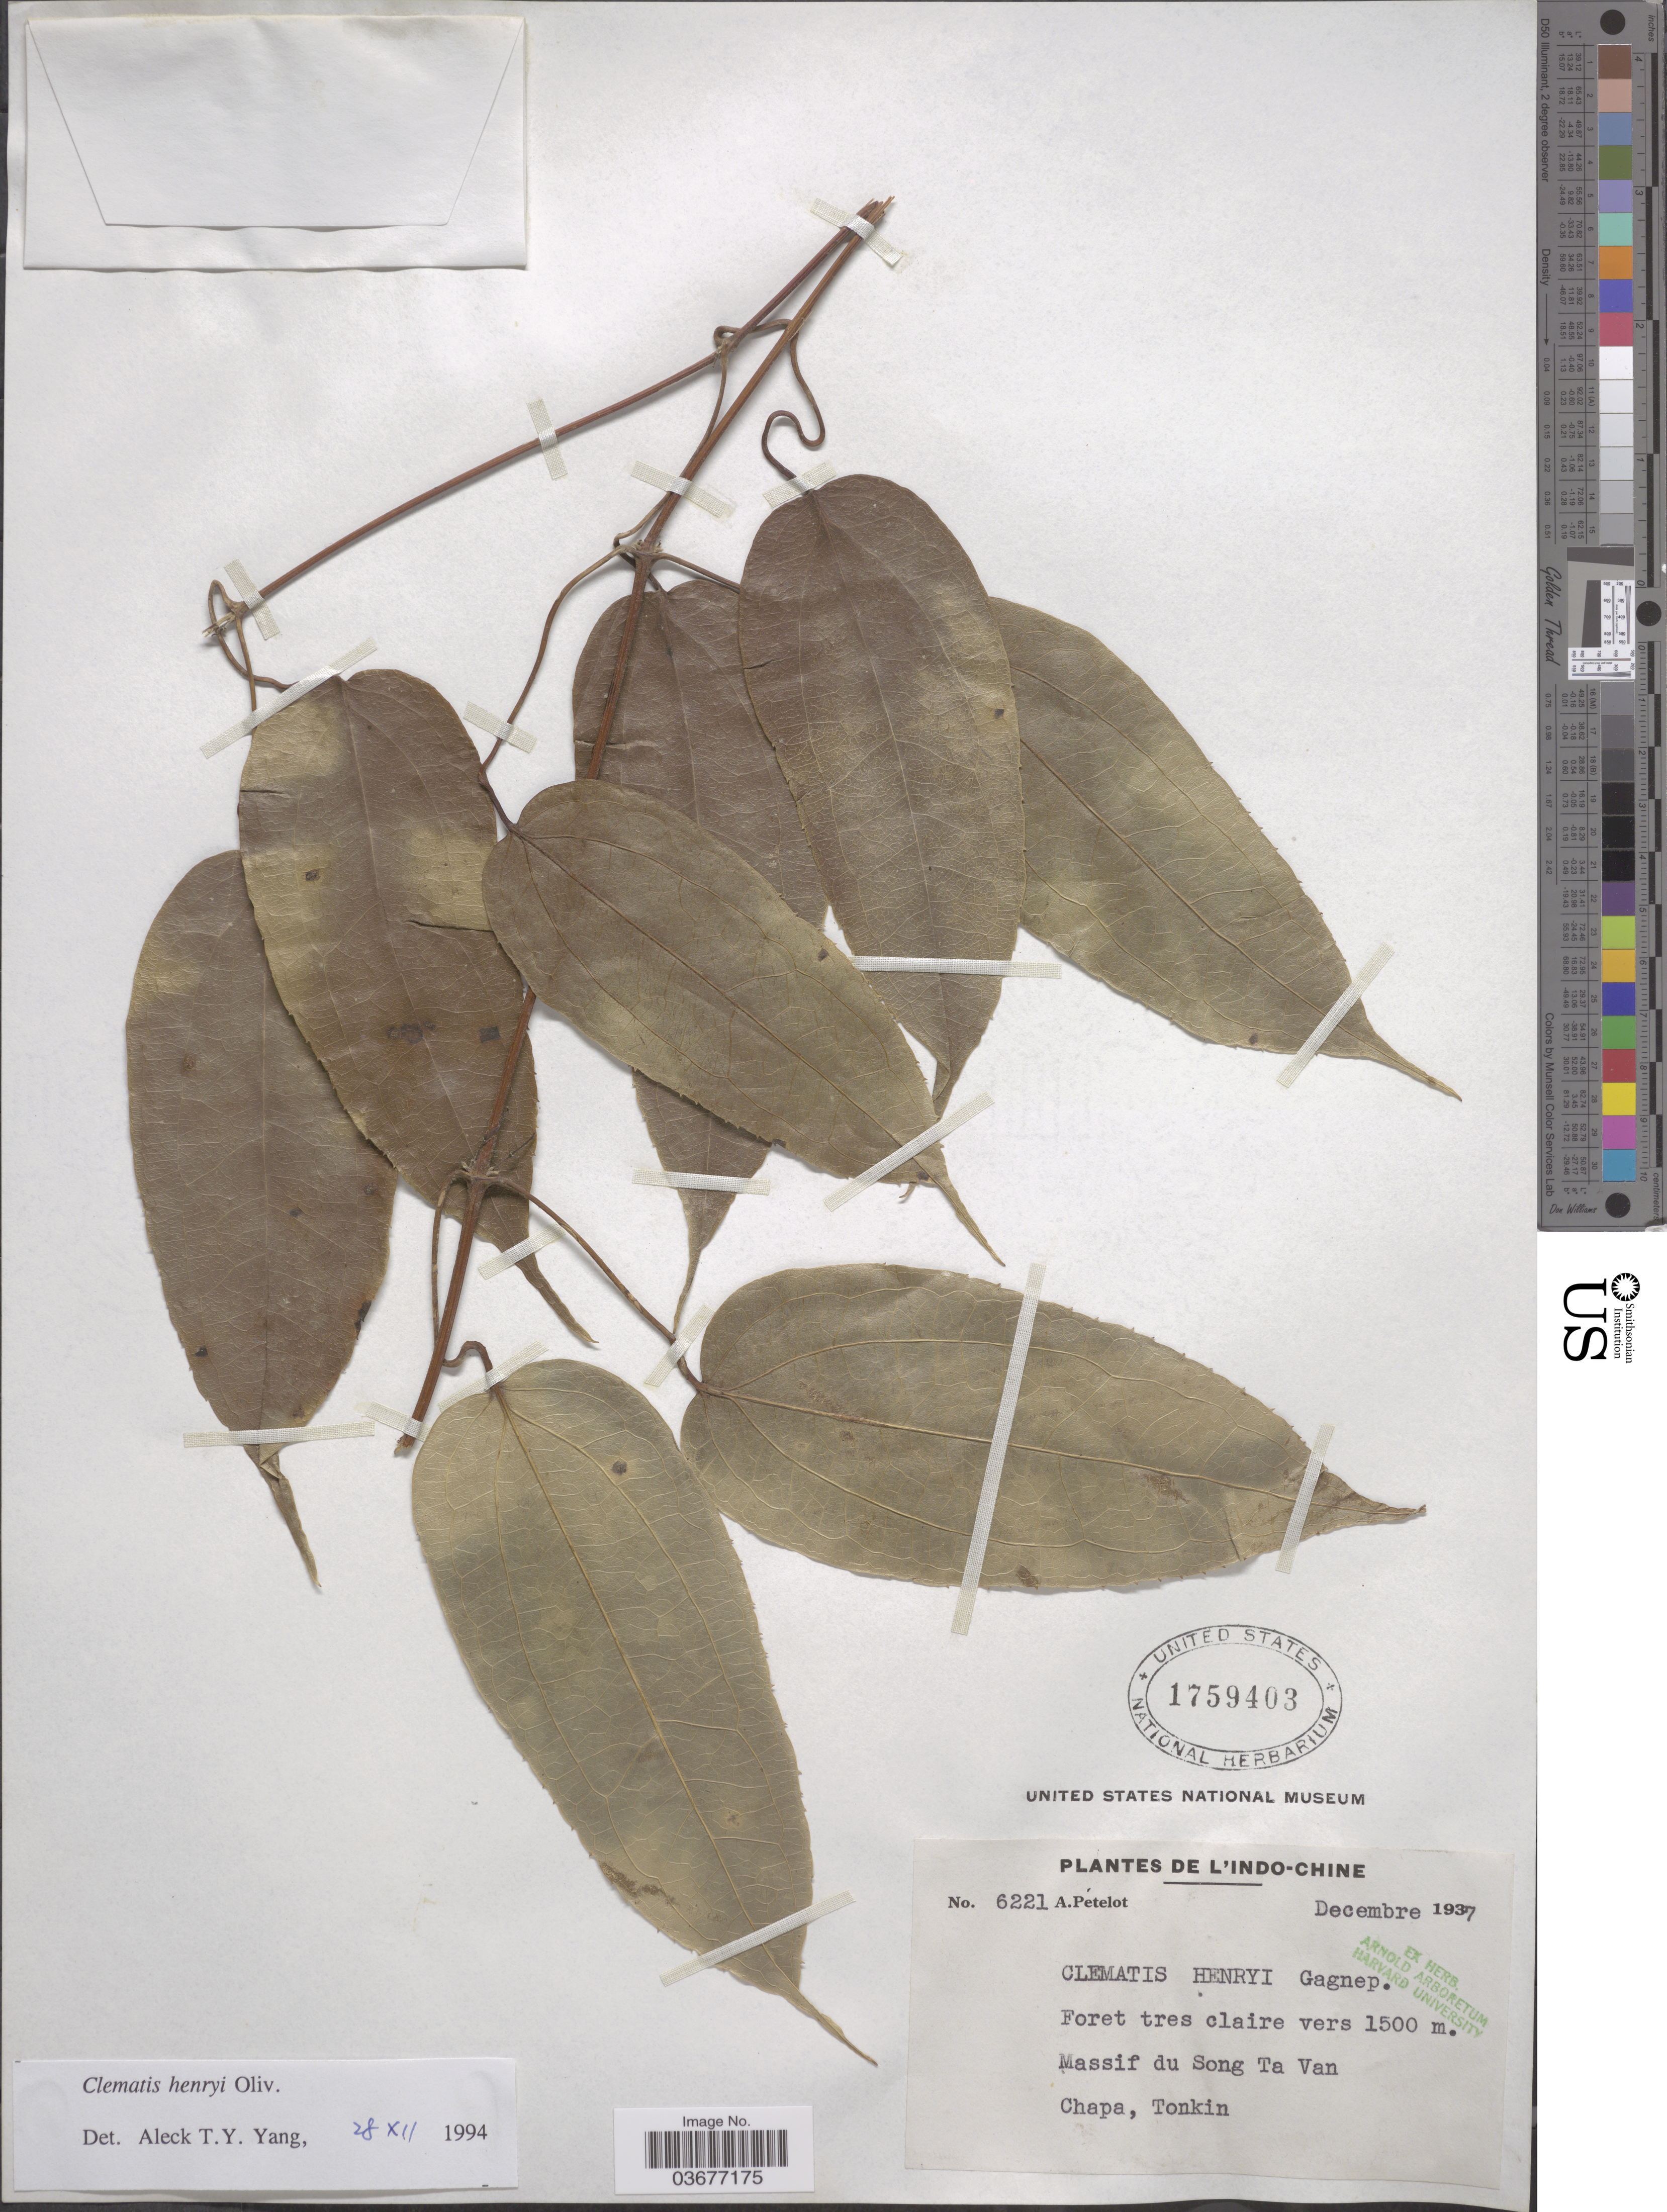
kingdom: Plantae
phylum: Tracheophyta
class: Magnoliopsida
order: Ranunculales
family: Ranunculaceae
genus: Clematis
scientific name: Clematis henryi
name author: Oliv.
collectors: A. Petelot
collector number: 6221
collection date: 1937-12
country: Vietnam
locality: L'Indo-Chine. Massif du Song Ta Van Chapa, Tonkin.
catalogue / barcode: US 1759403